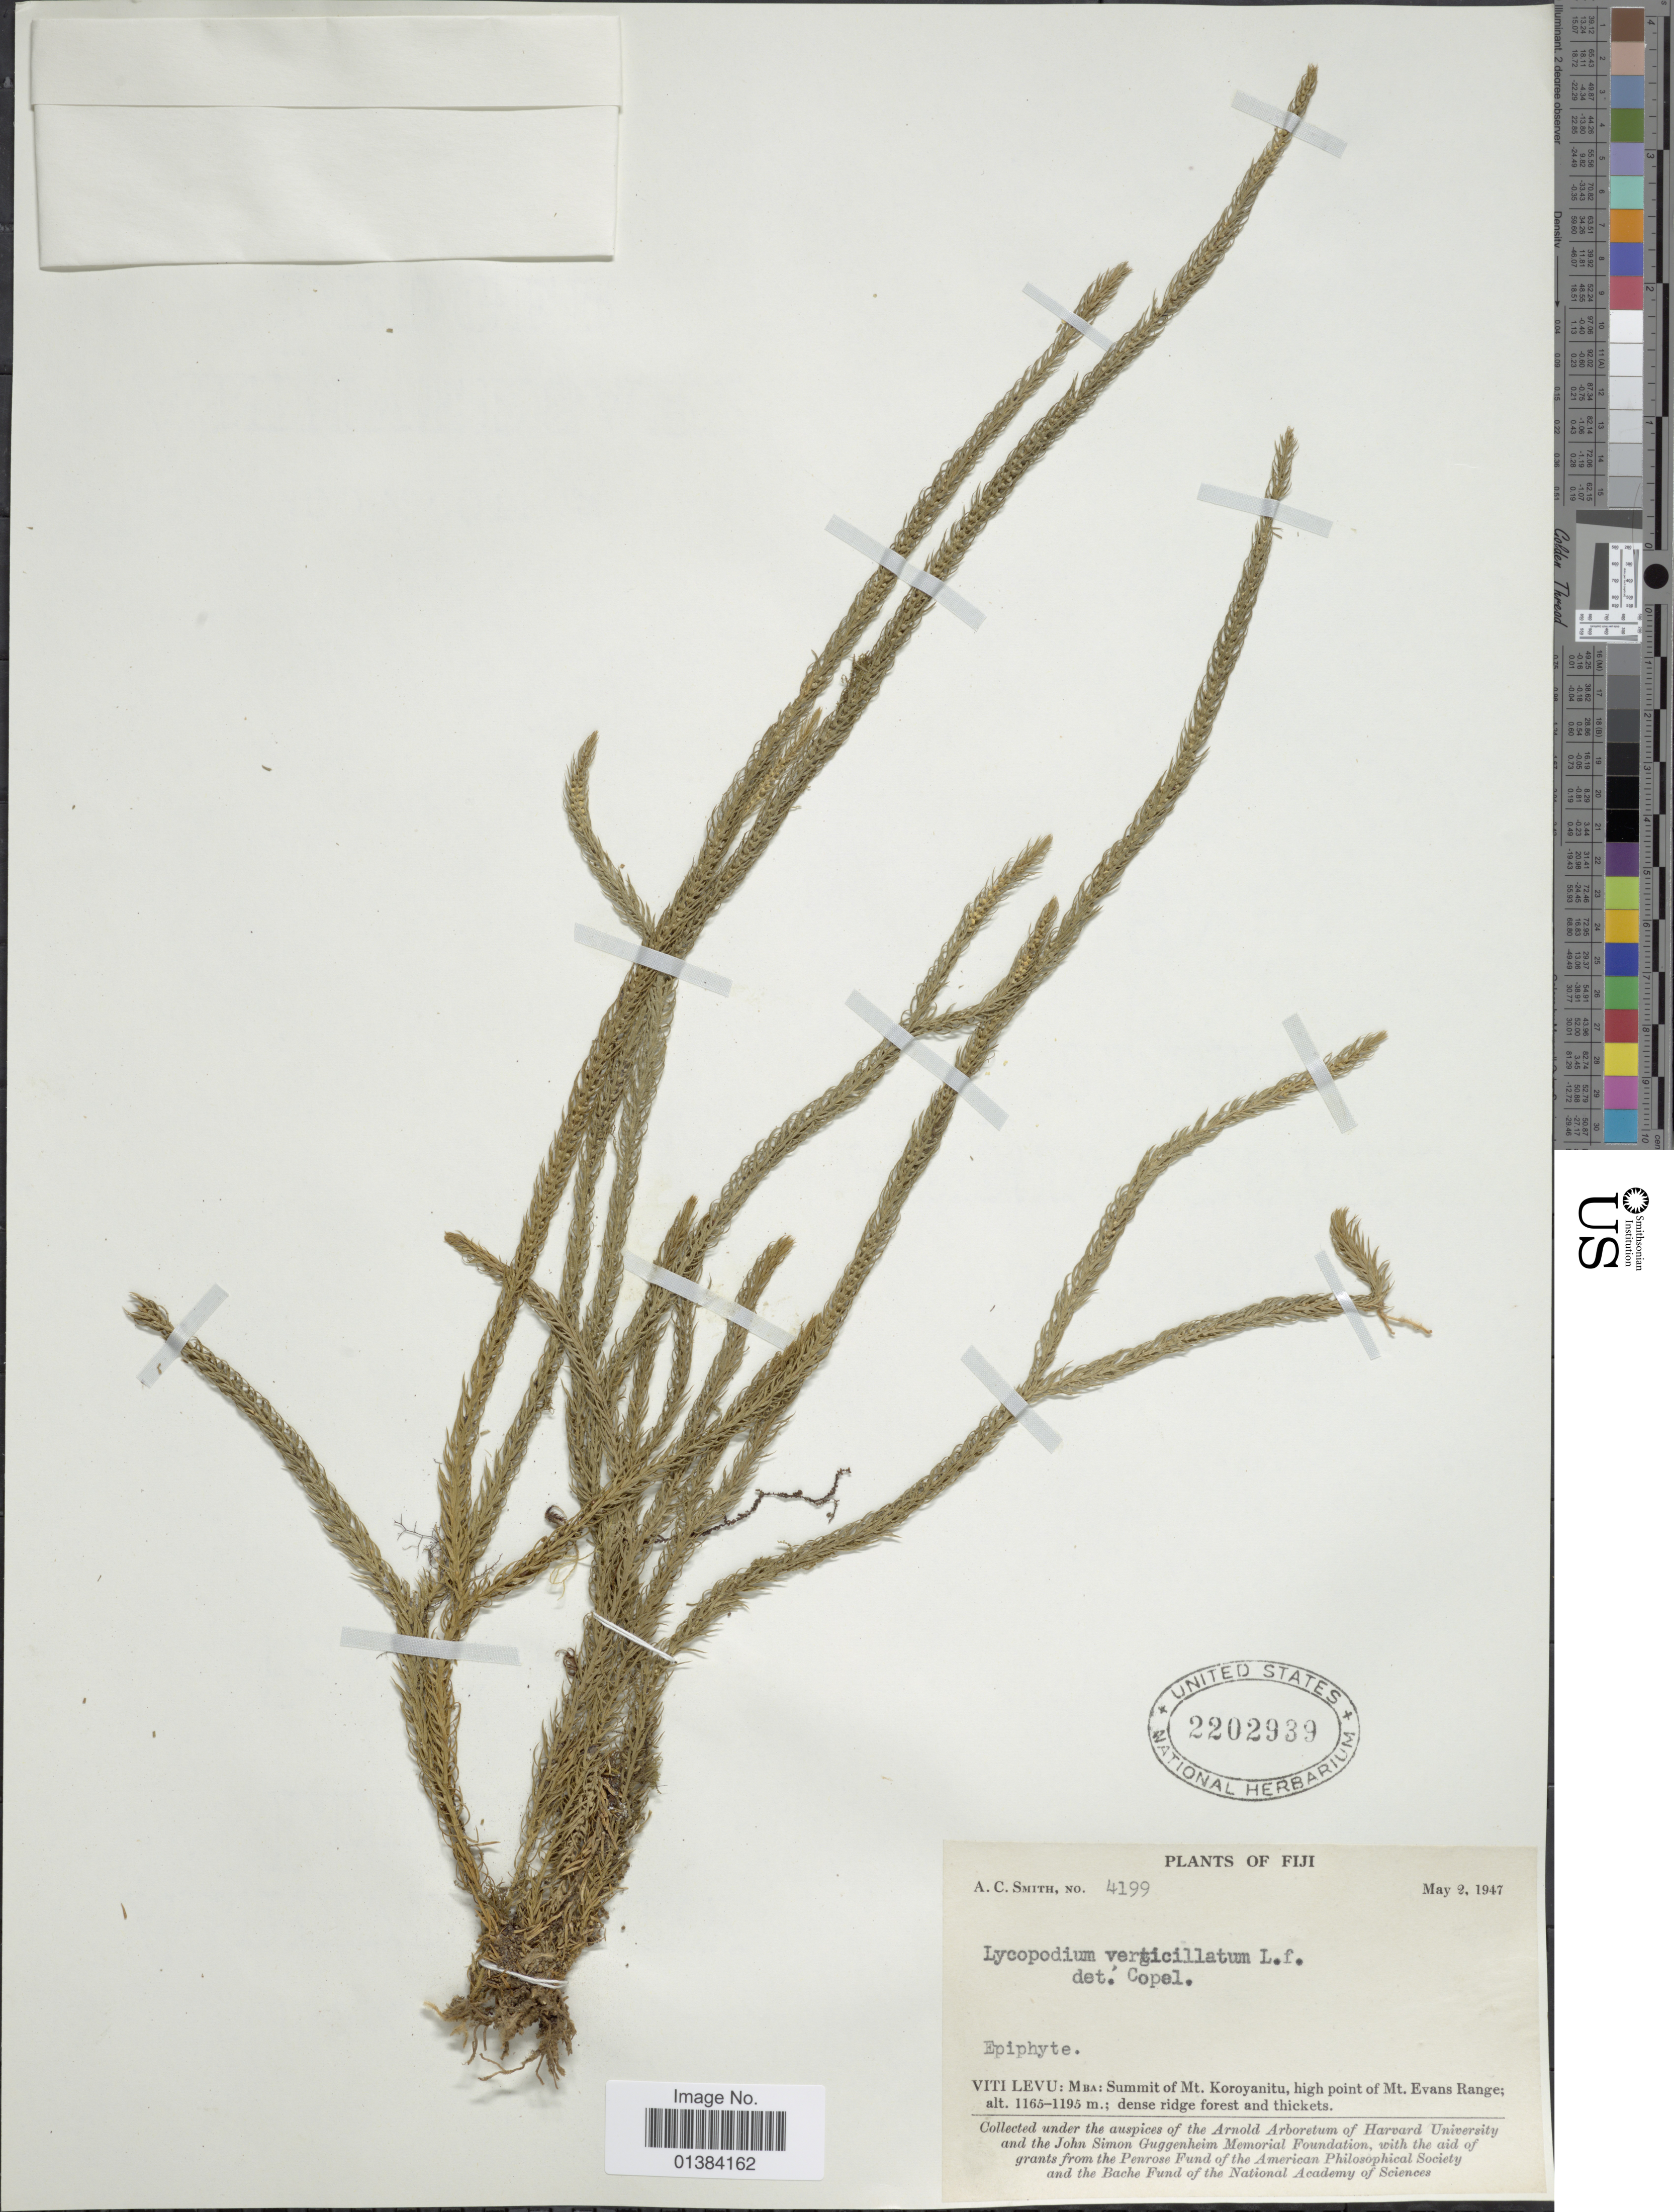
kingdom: Plantae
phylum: Tracheophyta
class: Lycopodiopsida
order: Lycopodiales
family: Lycopodiaceae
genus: Phlegmariurus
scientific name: Phlegmariurus parksii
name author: (Copel.) A. R. Field & Bostock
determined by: Field, A. R.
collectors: A. C. Smith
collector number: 4199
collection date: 1947-05-02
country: Fiji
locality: Viti Levu: Mba: Summit of Mt. Koroyanitu, high point of Mt. Evans Range.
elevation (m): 1165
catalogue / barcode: US 2202939